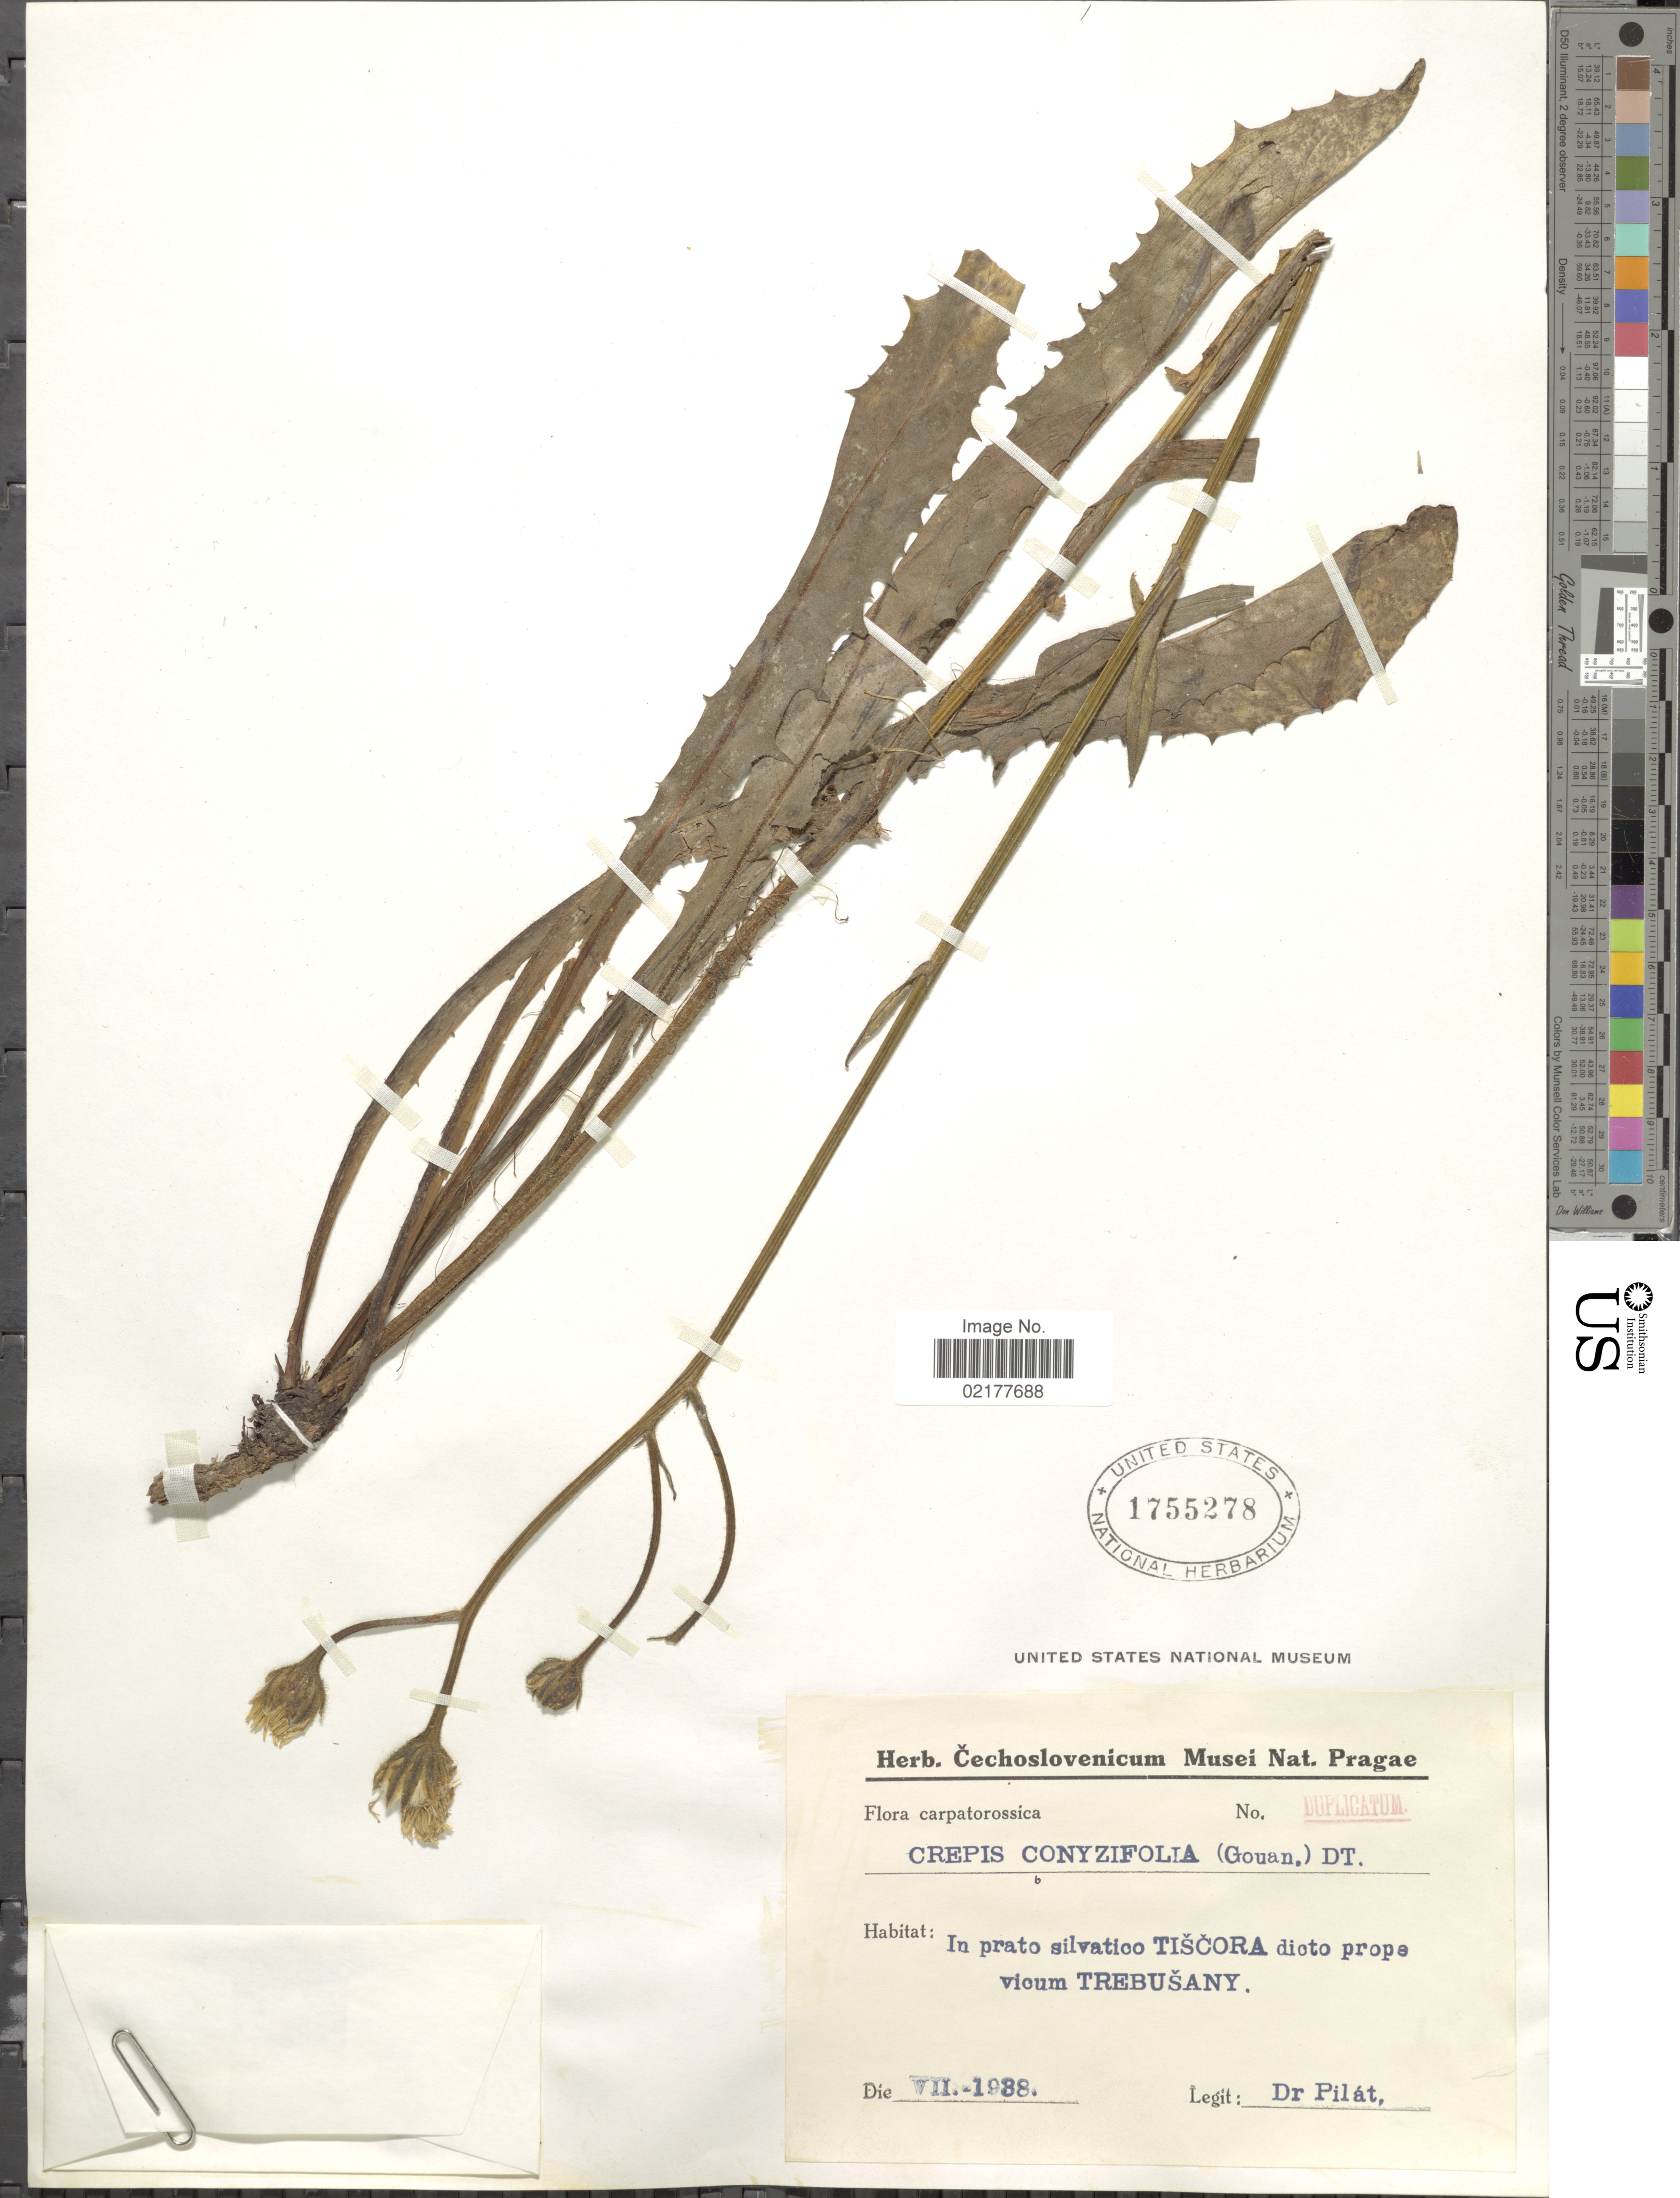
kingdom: Plantae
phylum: Tracheophyta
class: Magnoliopsida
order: Asterales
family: Asteraceae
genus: Crepis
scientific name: Crepis conyzifolia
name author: (Gouan) A. Kern.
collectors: Pilát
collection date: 1938-07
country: Ukraine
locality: Carpatorossica. In prato silvatico Tišcora dicto prope vicum Trebušany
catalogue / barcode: US 1755278